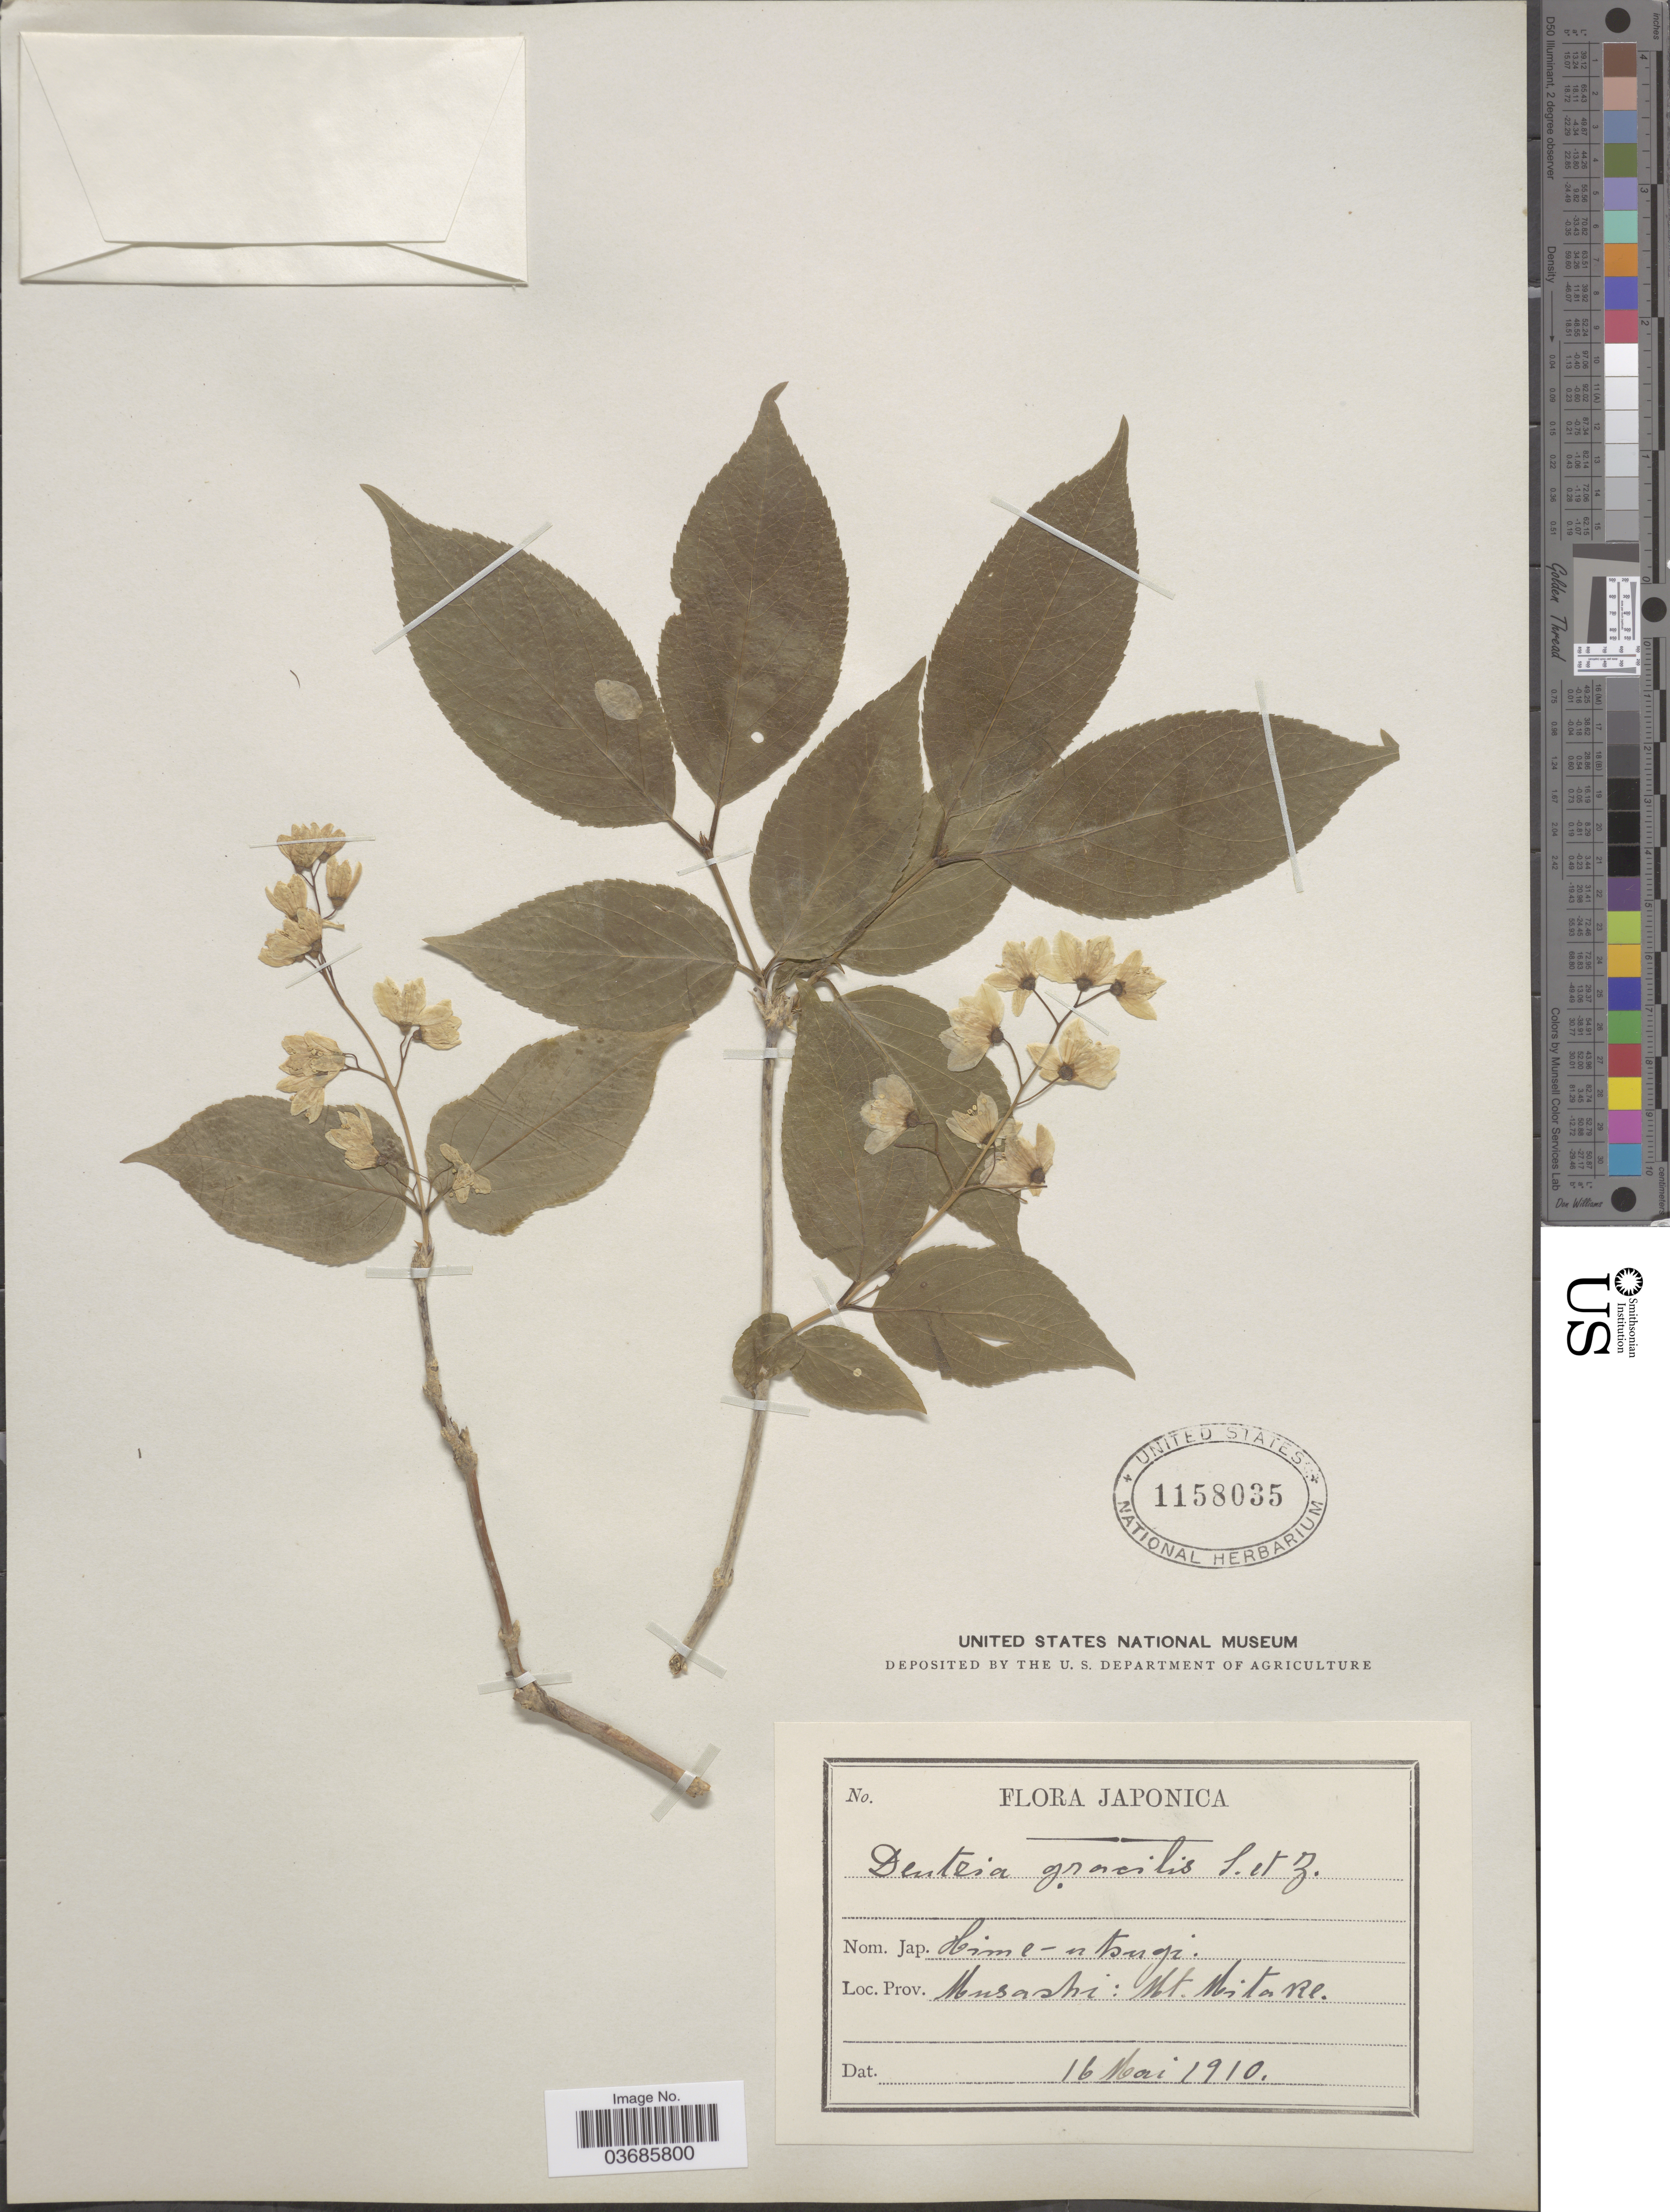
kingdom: Plantae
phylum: Tracheophyta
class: Magnoliopsida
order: Cornales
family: Hydrangeaceae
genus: Deutzia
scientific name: Deutzia gracilis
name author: Siebold & Zucc.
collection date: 1910-05-16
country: Japan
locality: Prov. Musashi: Mt. Mitake.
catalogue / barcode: US 1158035